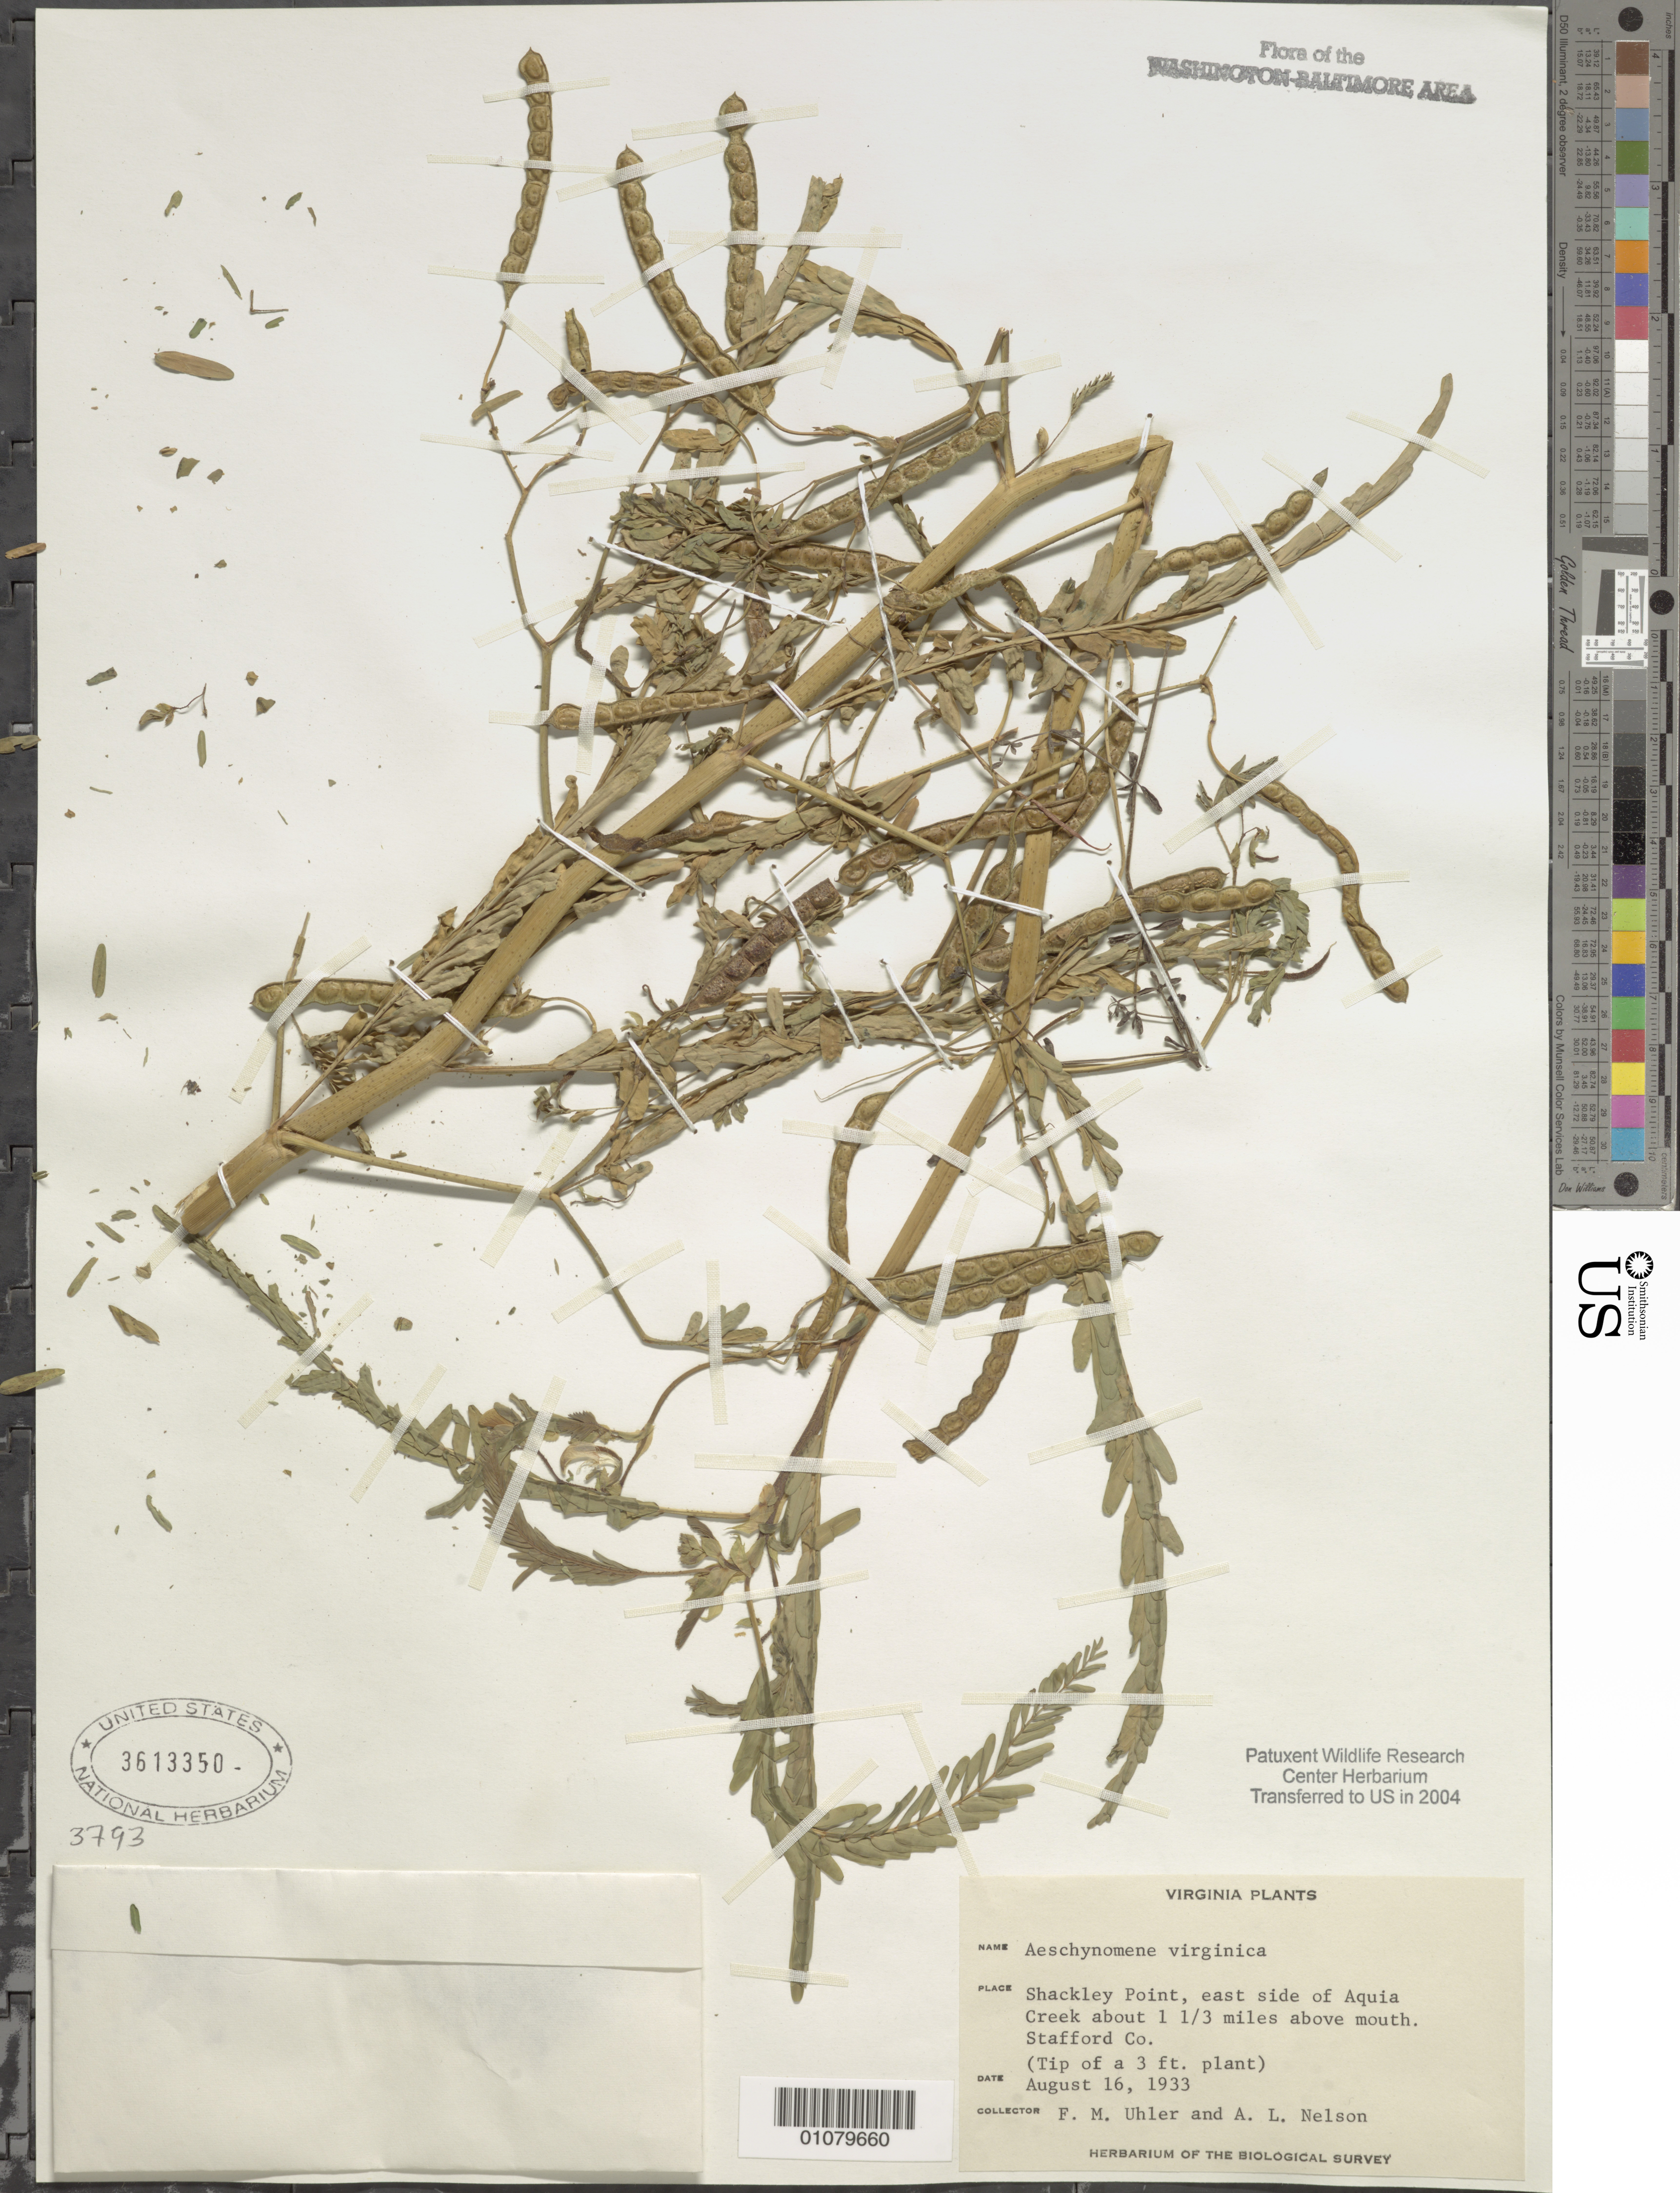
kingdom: Plantae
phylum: Tracheophyta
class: Magnoliopsida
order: Fabales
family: Fabaceae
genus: Aeschynomene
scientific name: Aeschynomene virginica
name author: (L.) Britton, Stearns & Poggenb.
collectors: F. M. Uhler & A. L. Nelson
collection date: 1933-08-16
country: United States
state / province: Virginia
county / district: Stafford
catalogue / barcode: US 3613350